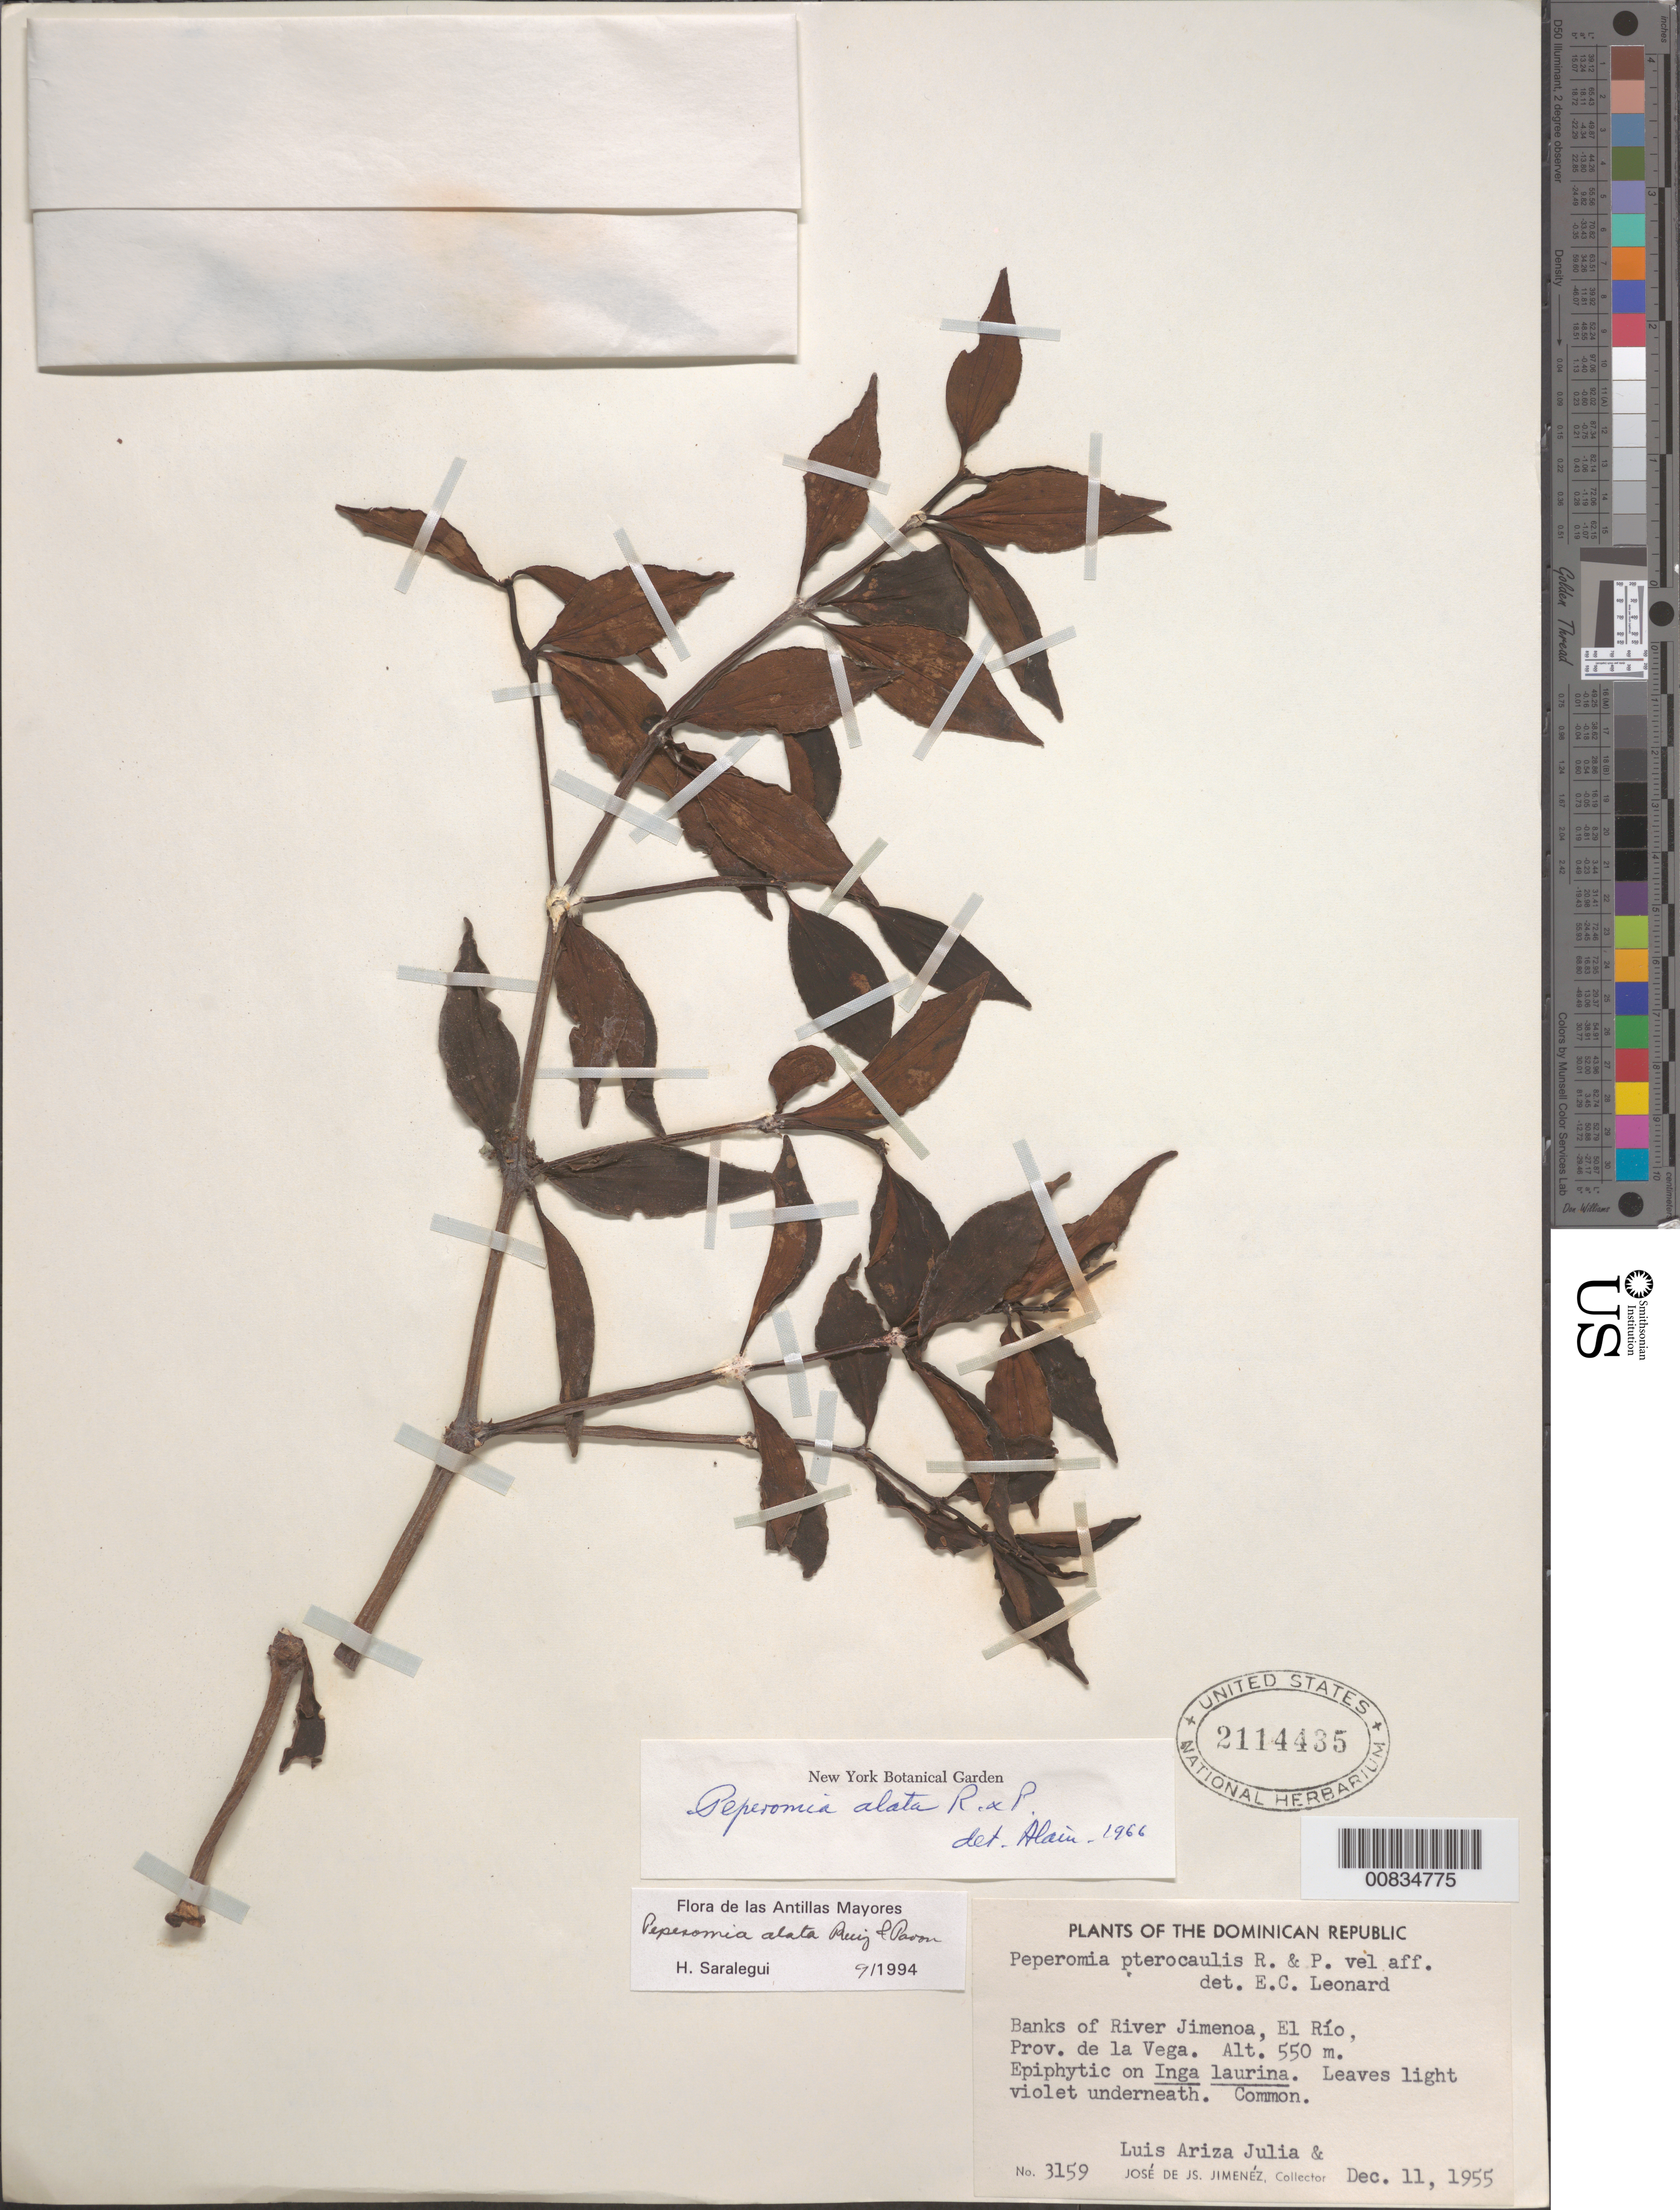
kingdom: Plantae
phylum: Tracheophyta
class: Magnoliopsida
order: Piperales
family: Piperaceae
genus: Peperomia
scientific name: Peperomia alata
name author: Ruiz & Pav.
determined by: Saralegui Boza, H., (HAJB), Jardin Botanico Nacional (Habana)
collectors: J. J. Jiménez & L. Ariza-Julia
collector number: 3159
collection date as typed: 11 Dec 1955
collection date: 1955-12-11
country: Dominican Republic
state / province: La Vega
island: Hispaniola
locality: Banks of river Jimenoa, El Río.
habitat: On Inga laurina. Banks of river.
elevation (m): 550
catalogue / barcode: US 2114435